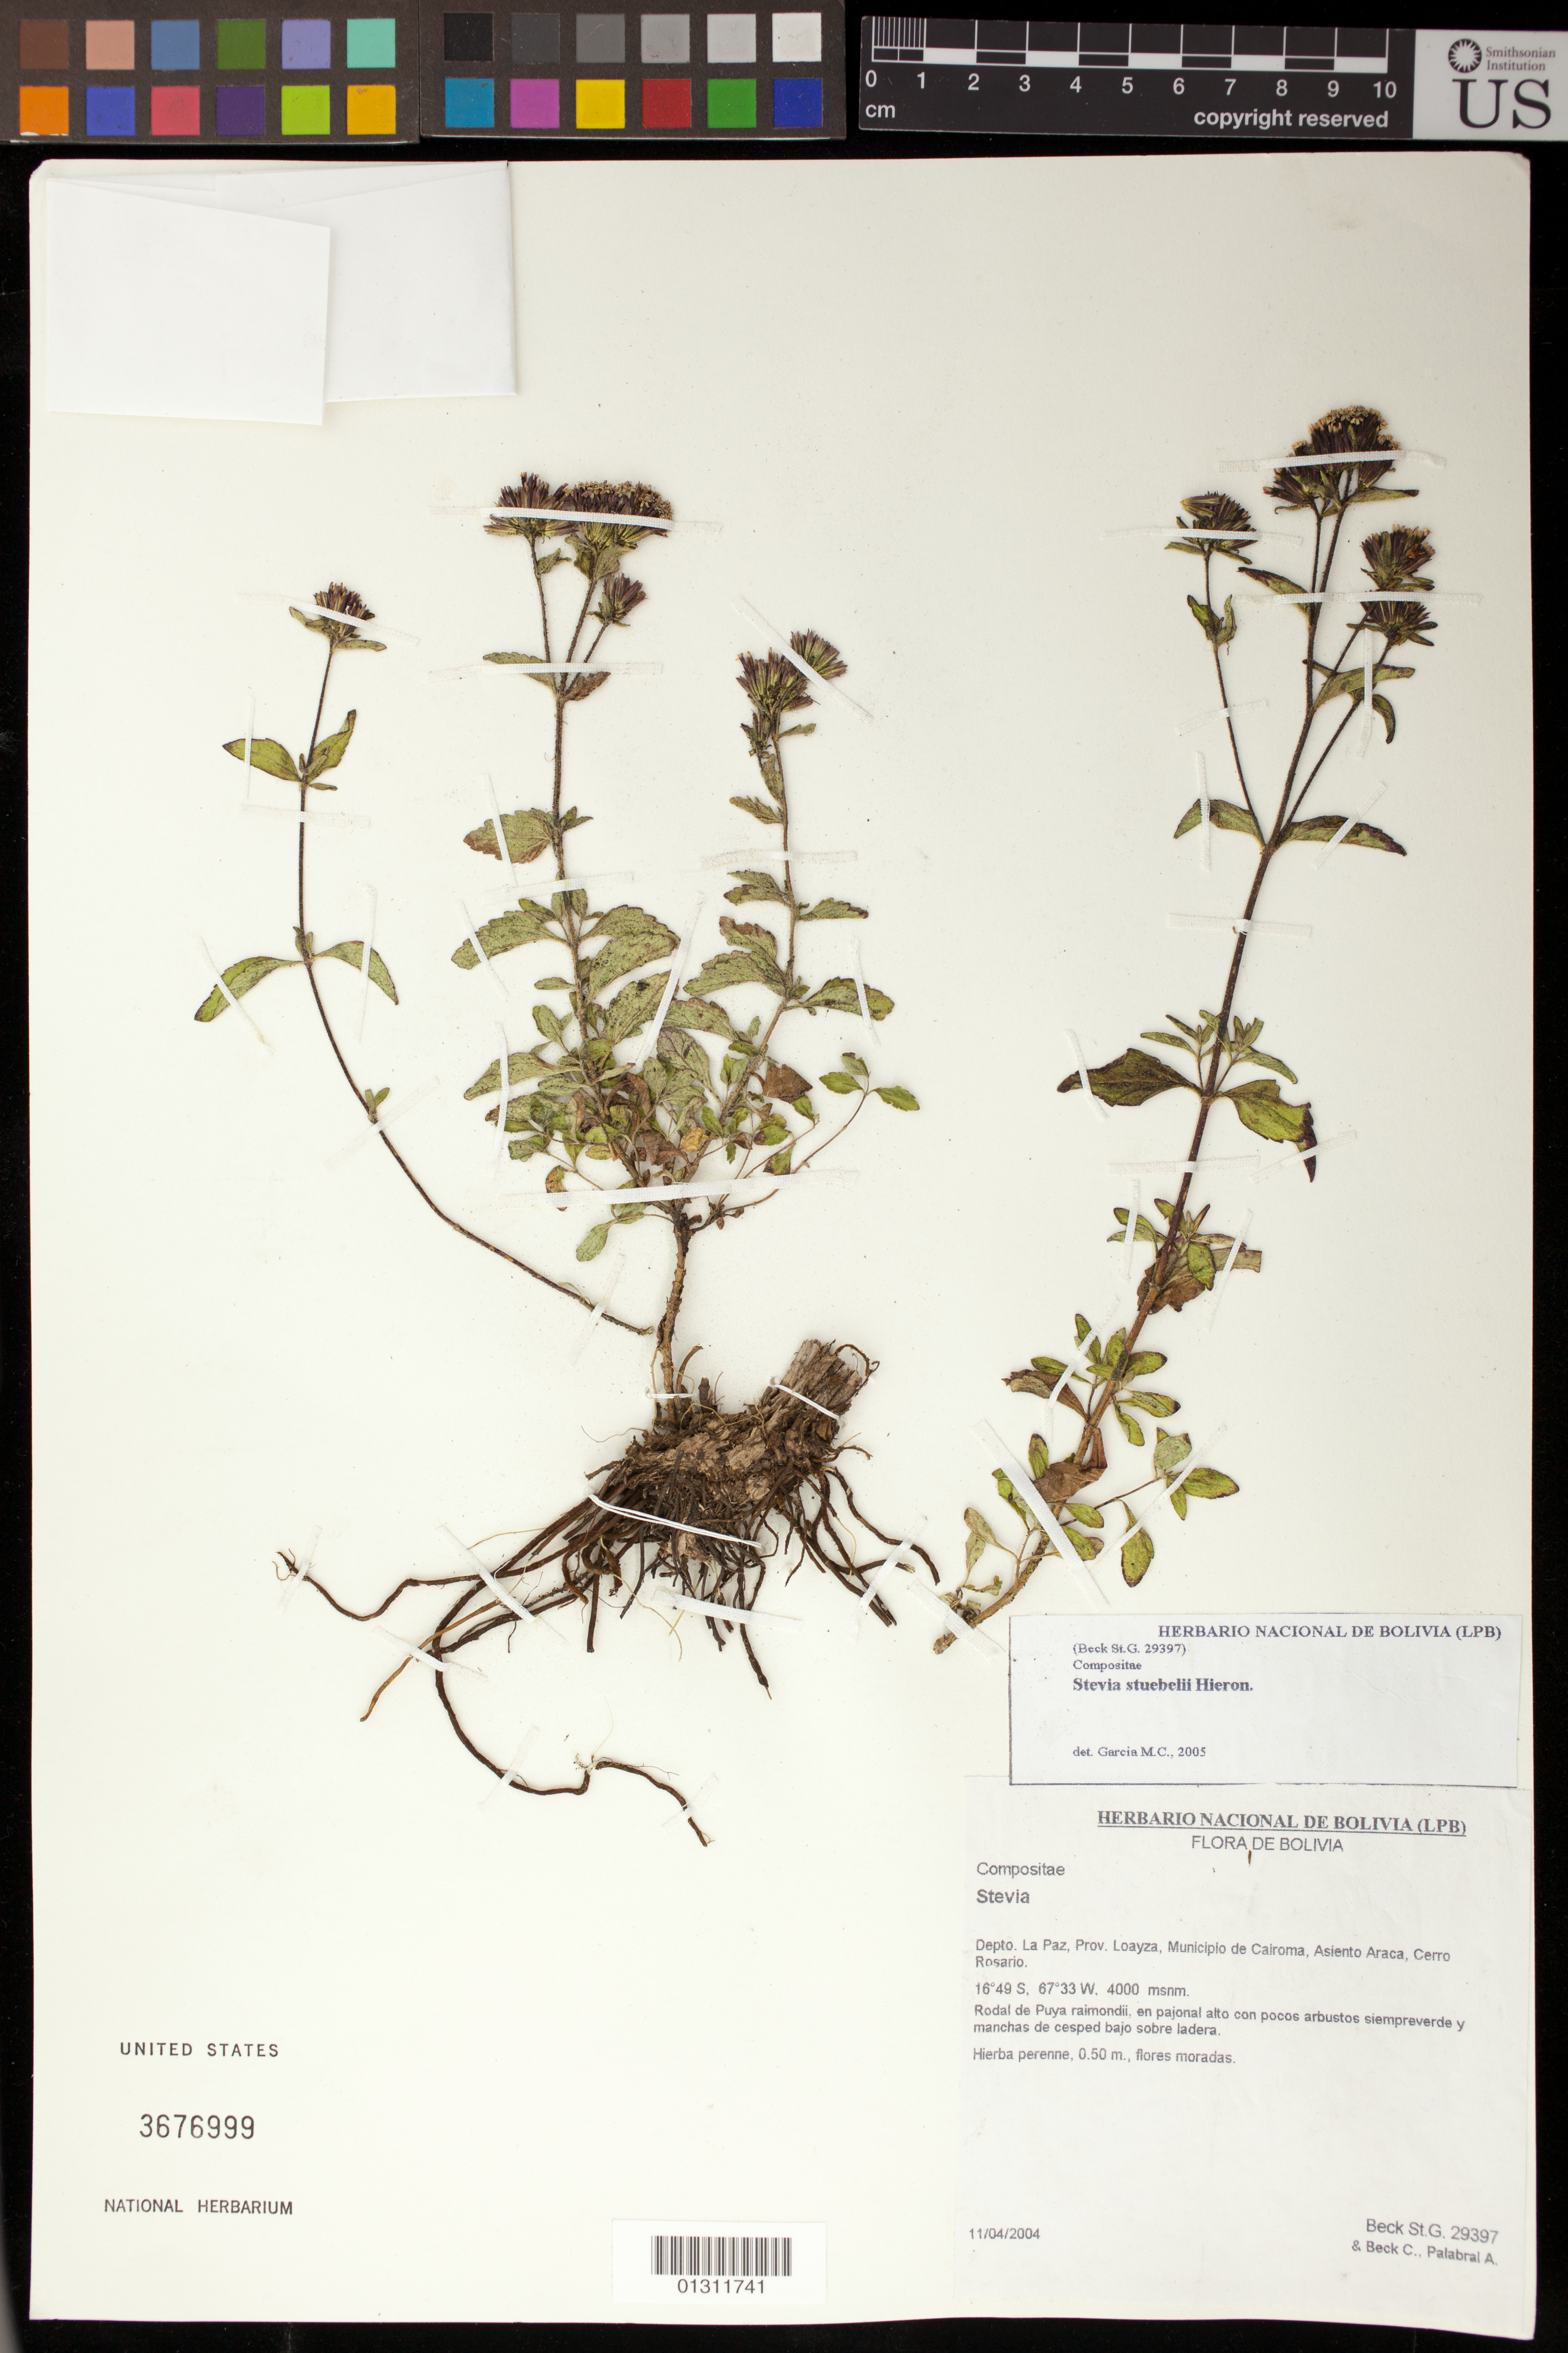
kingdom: Plantae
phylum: Tracheophyta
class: Magnoliopsida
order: Asterales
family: Asteraceae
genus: Stevia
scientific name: Stevia stuebelii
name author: Hieron.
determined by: García, M. C.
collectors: S. Beck, A. Palabral, V. Tintaya & P. Yujra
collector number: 29397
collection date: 2004-04-11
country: Bolivia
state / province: La Paz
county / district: Loayza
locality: Municipio de Cairoma, Asiento Araca, Cerro Rosario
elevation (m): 4000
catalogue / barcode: US 3676999